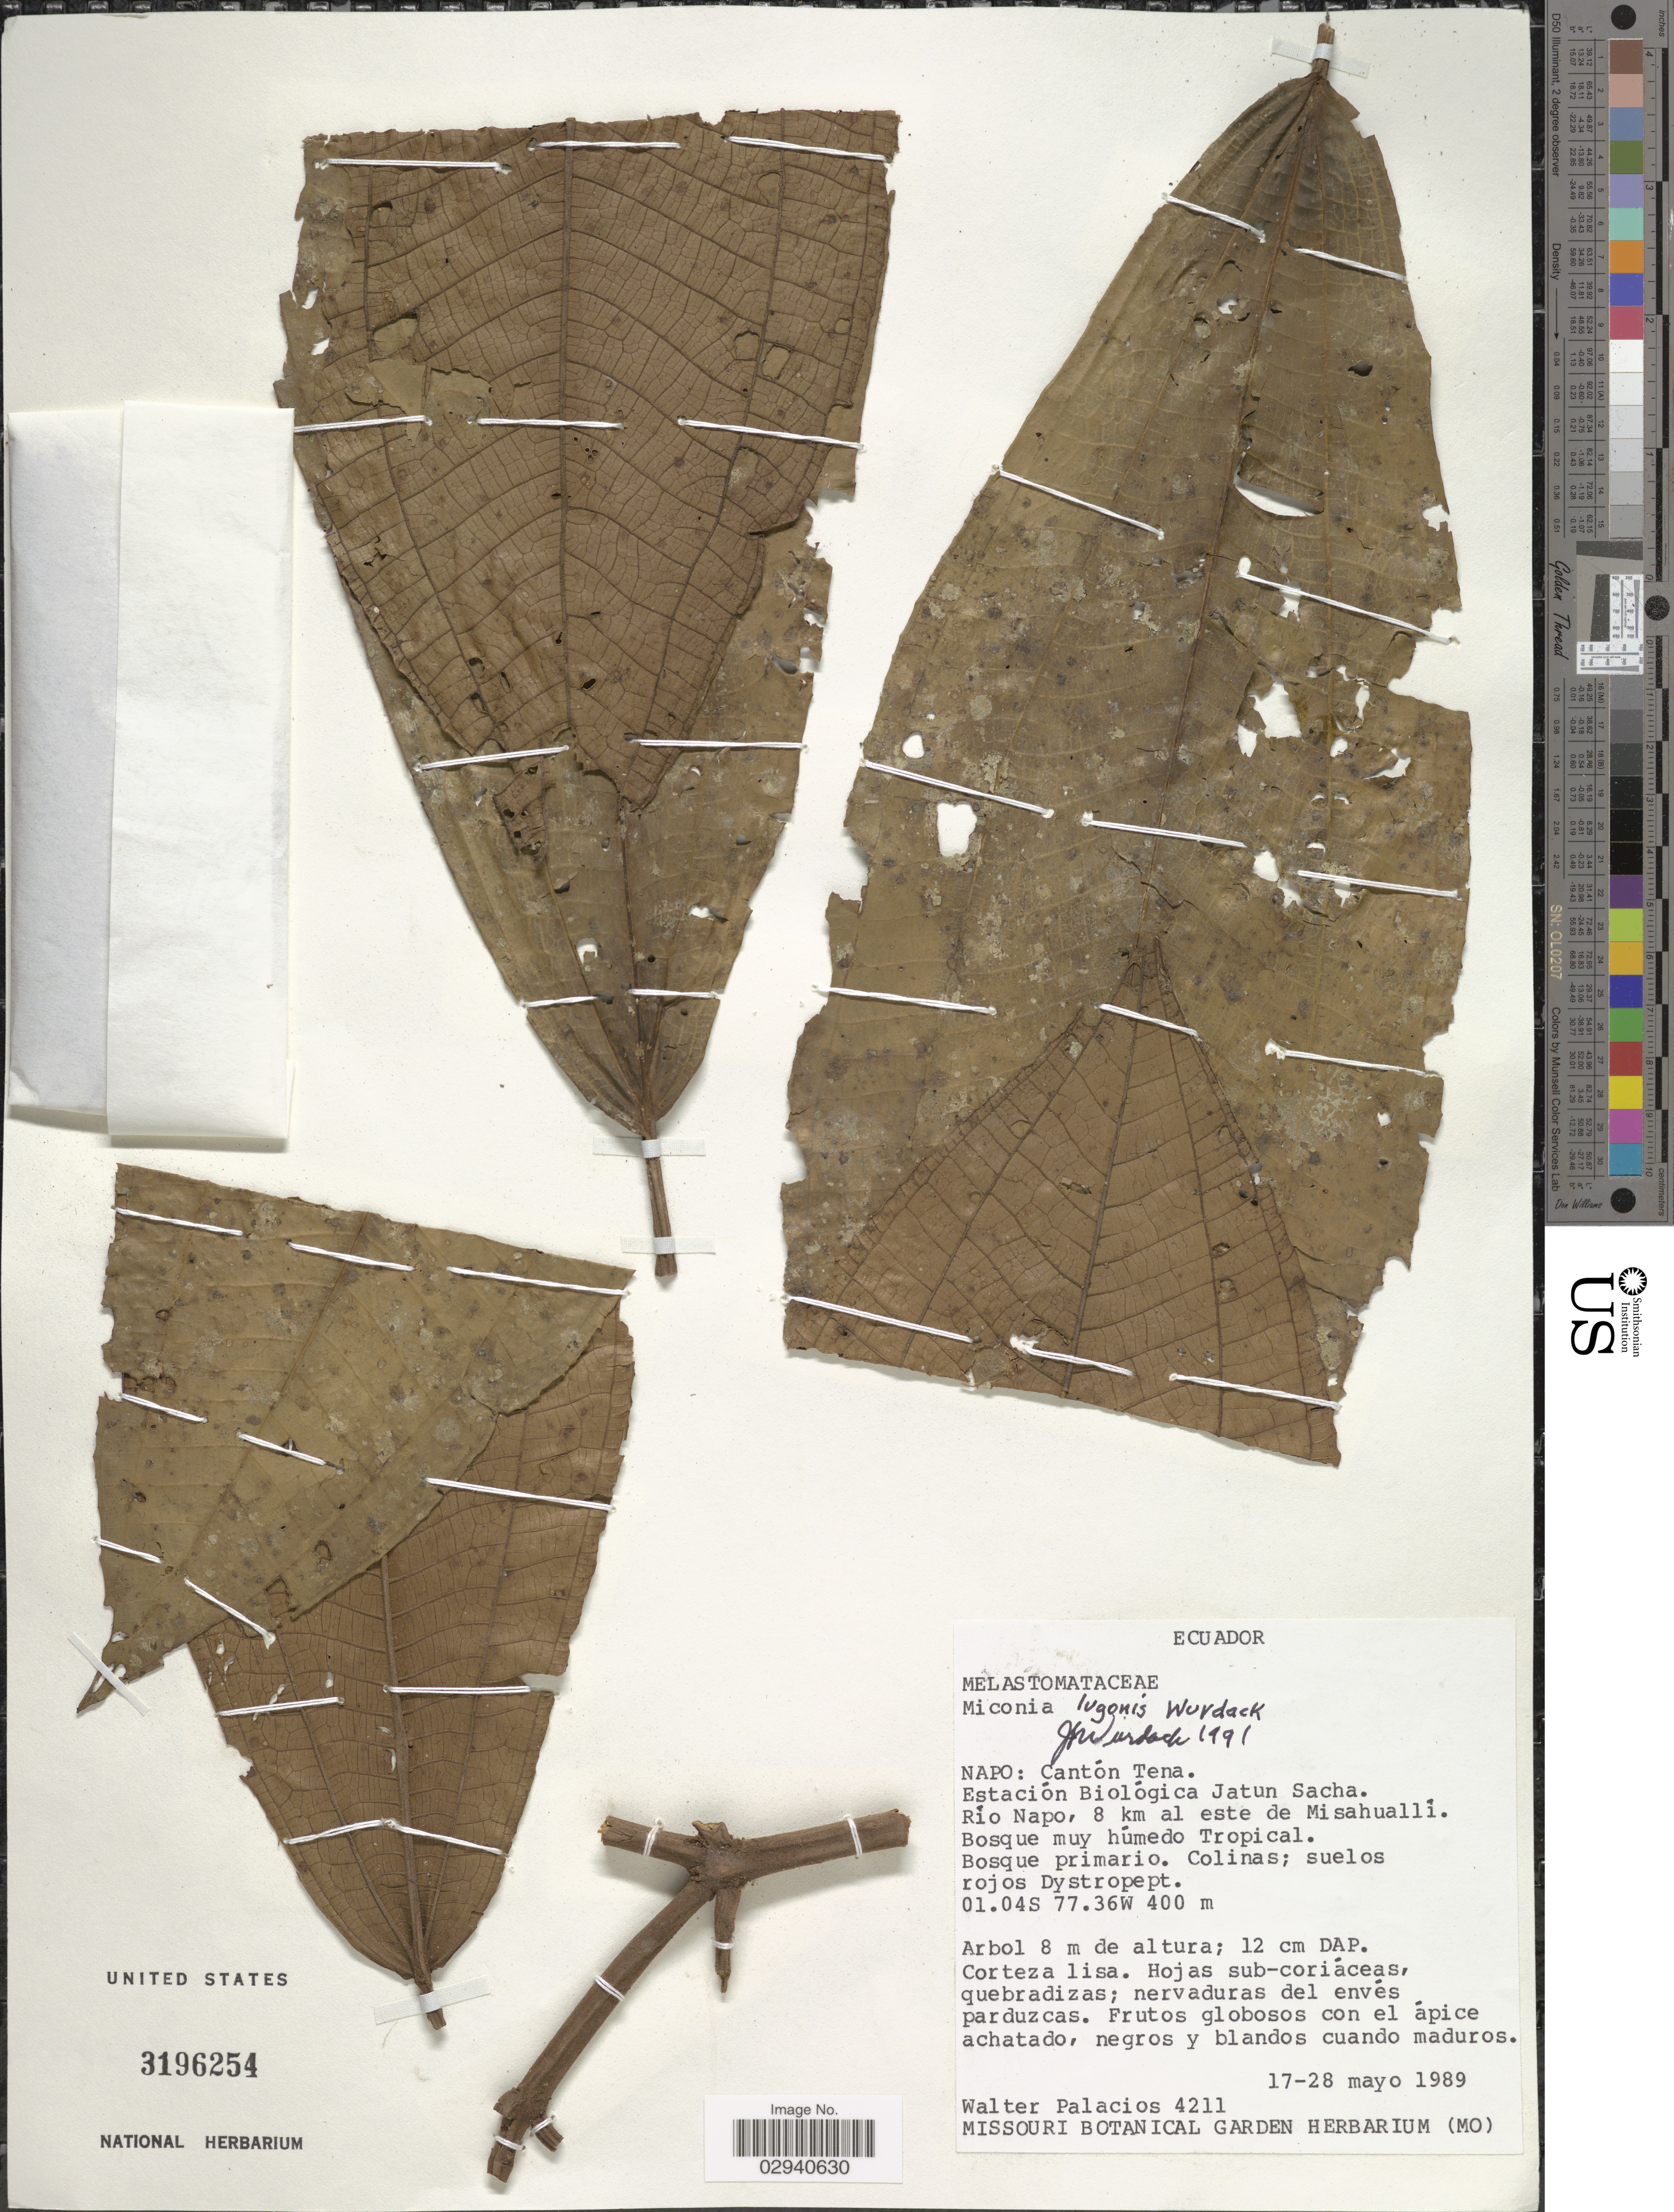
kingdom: Plantae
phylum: Tracheophyta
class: Magnoliopsida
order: Myrtales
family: Melastomataceae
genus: Miconia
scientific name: Miconia lugonis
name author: Wurdack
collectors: W. Palacios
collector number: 4211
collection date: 1989-05-17/1989-05-28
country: Ecuador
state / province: Napo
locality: Cantón Tena. Estación Biológica Jatun Sacha. Río Napo, 8 km al este de Misahuallí.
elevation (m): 400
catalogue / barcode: US 3196254